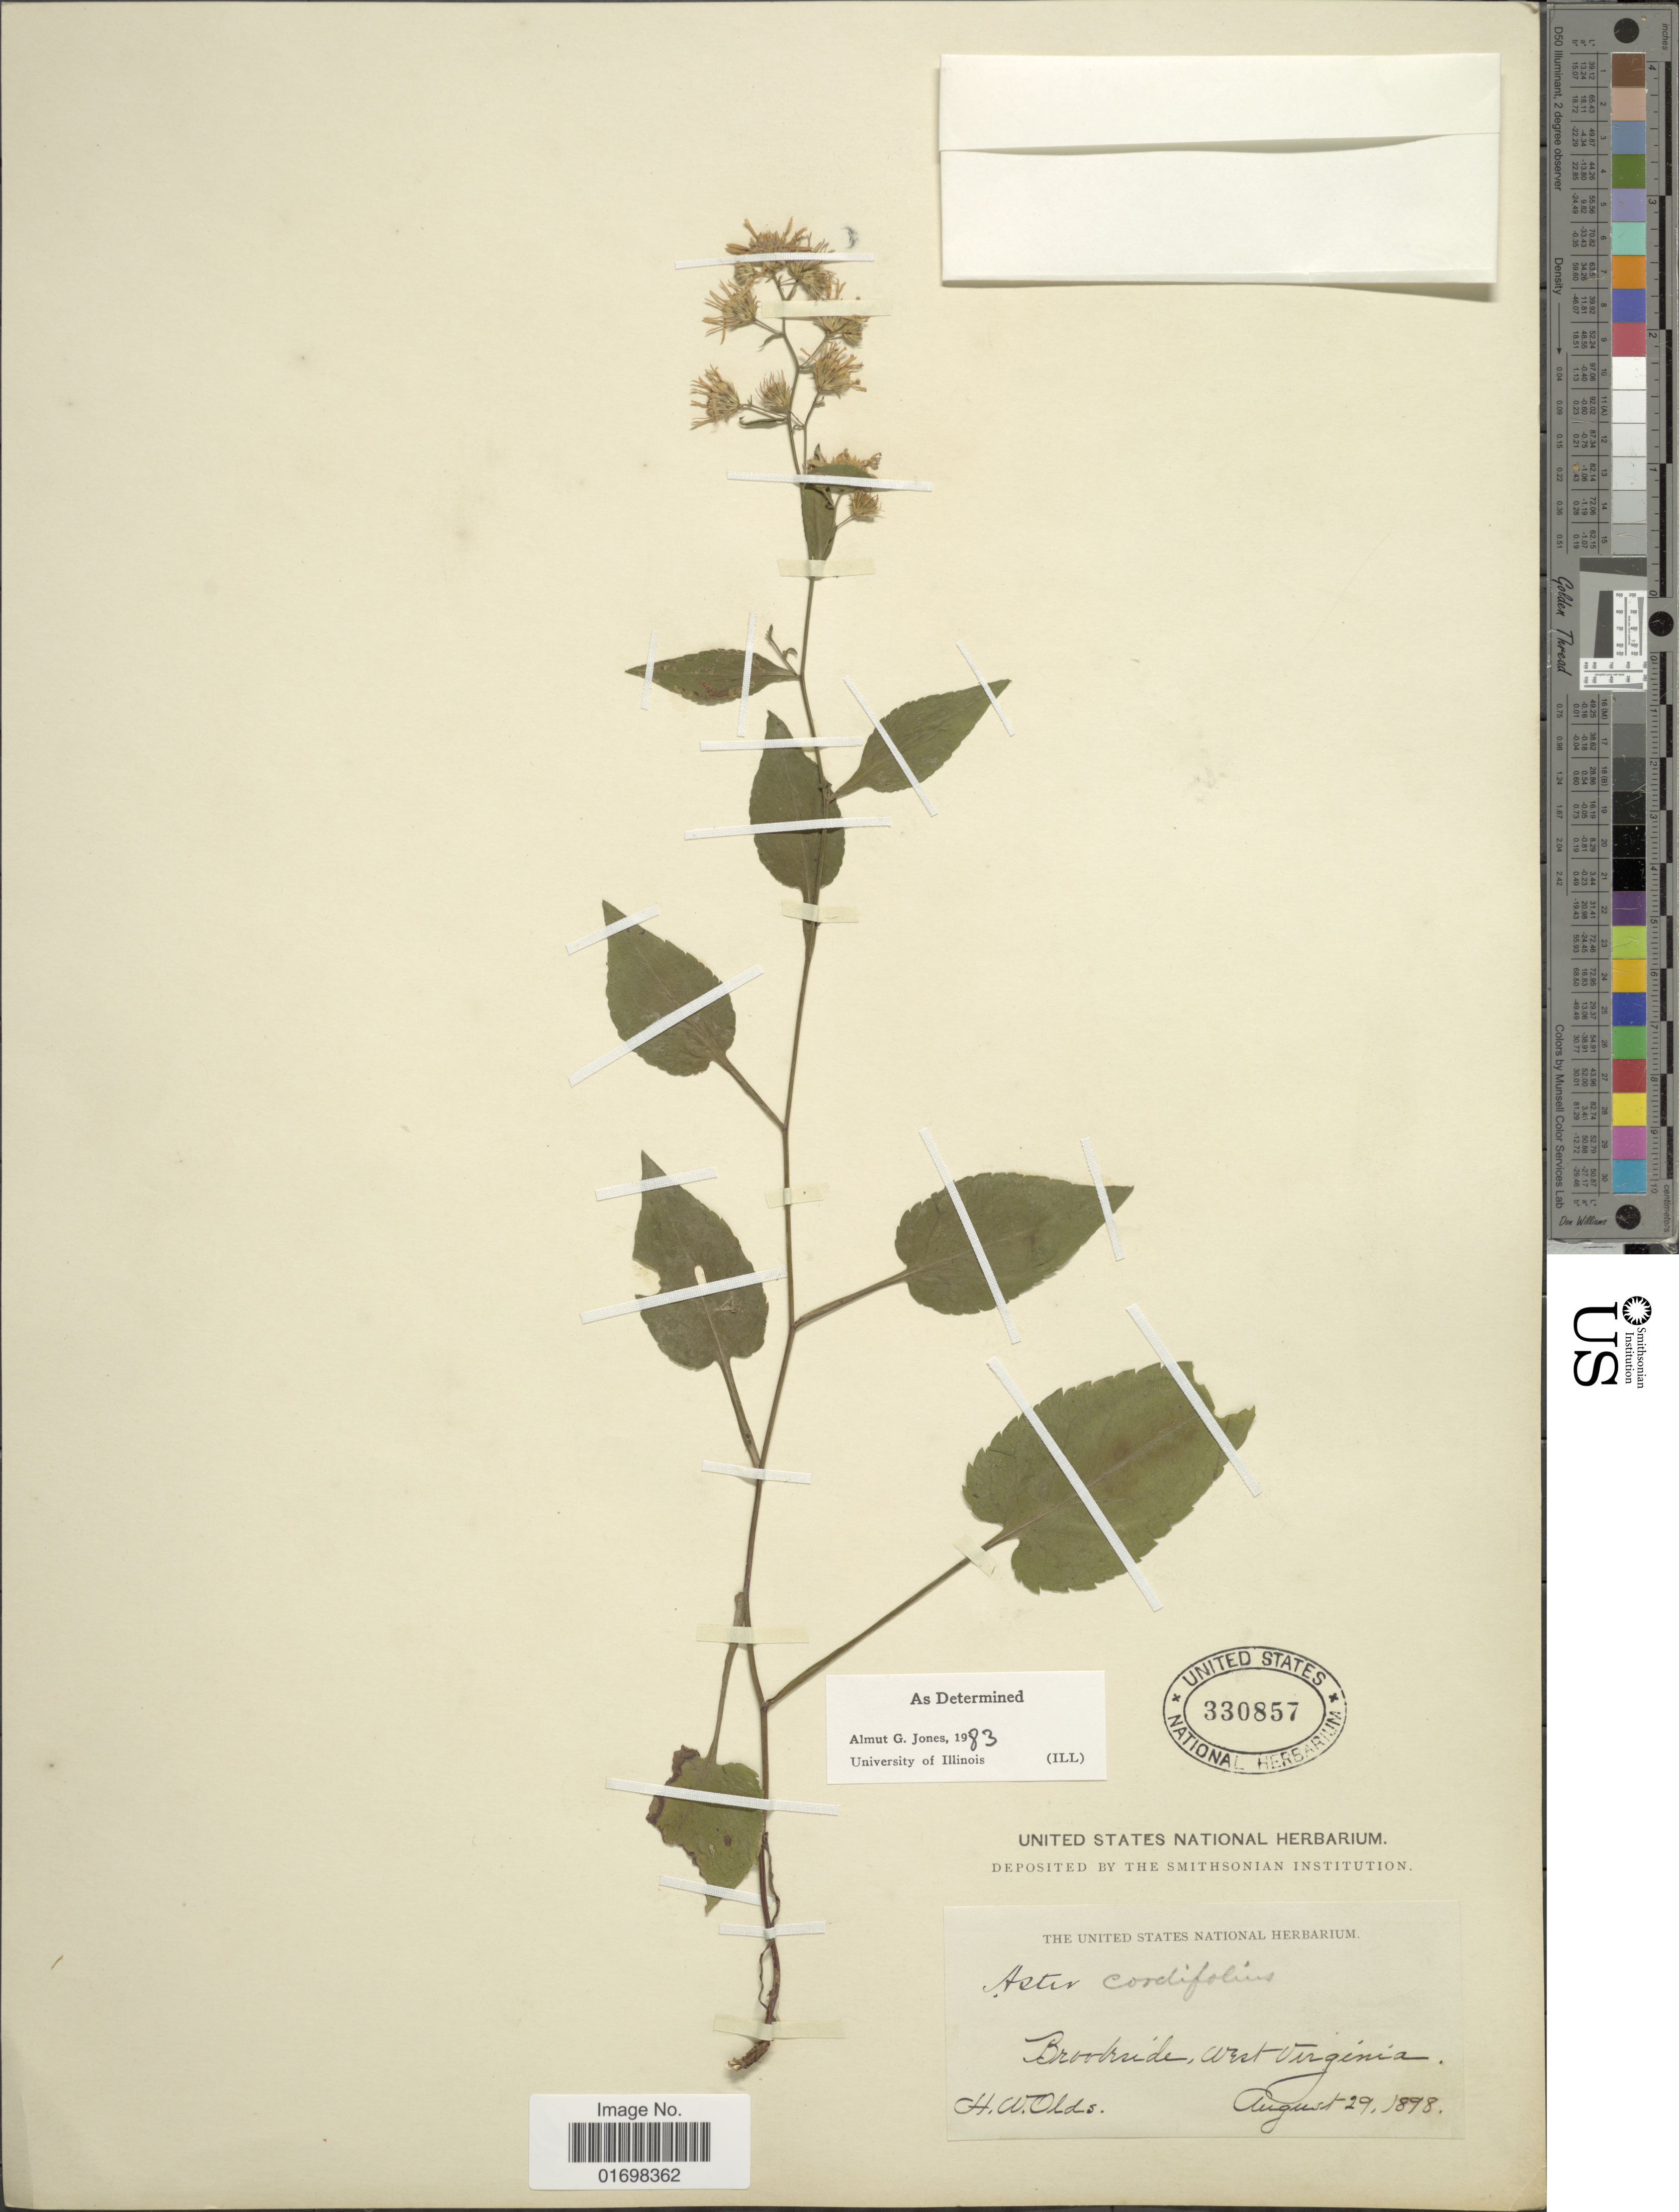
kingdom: Plantae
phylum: Tracheophyta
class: Magnoliopsida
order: Asterales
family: Asteraceae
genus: Symphyotrichum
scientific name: Symphyotrichum cordifolium var. cordifolium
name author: (L.) G.L. Nesom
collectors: H. W. Olds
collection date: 1898-08-29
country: United States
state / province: West Virginia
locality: Brookside, West Virginia.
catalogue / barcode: US 330857